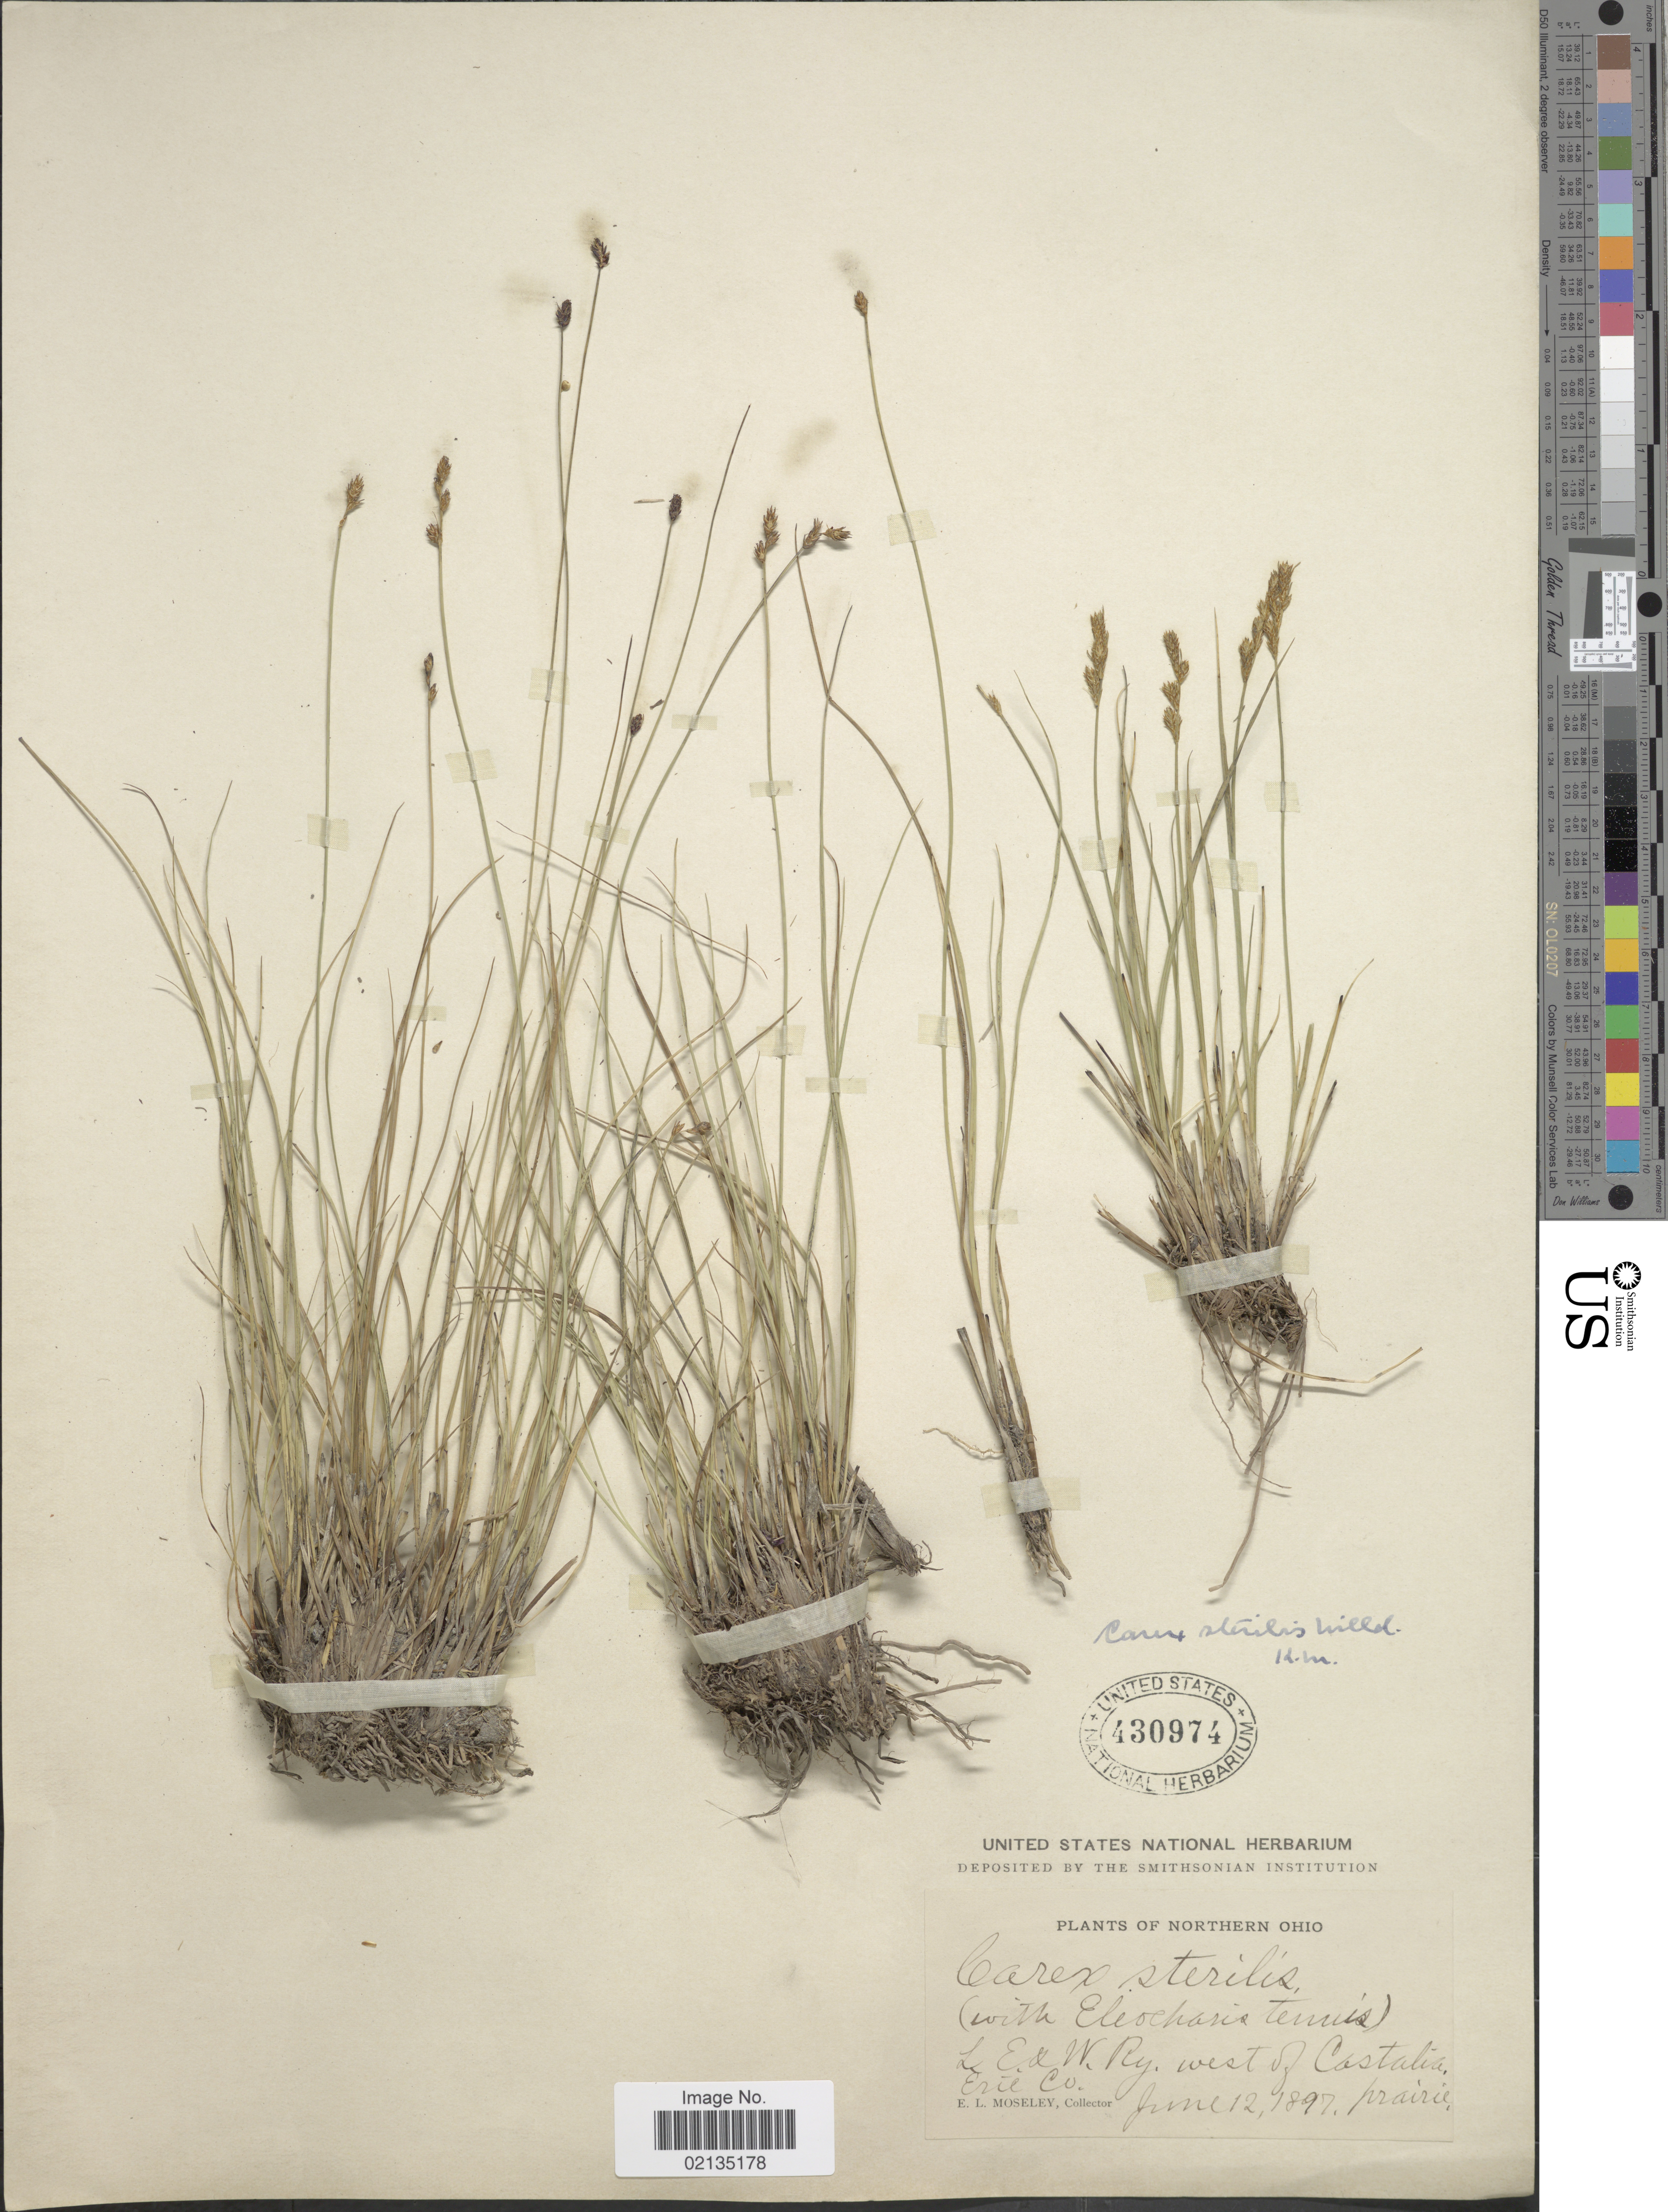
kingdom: Plantae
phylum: Tracheophyta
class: Liliopsida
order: Poales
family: Cyperaceae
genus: Carex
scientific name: Carex sterilis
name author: Willd.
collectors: E. Moseley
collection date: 1897-06-12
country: United States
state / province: Ohio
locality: Northern Ohio, Le E. & W. Ry. west of Castalia Erie Co,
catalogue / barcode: US 430974